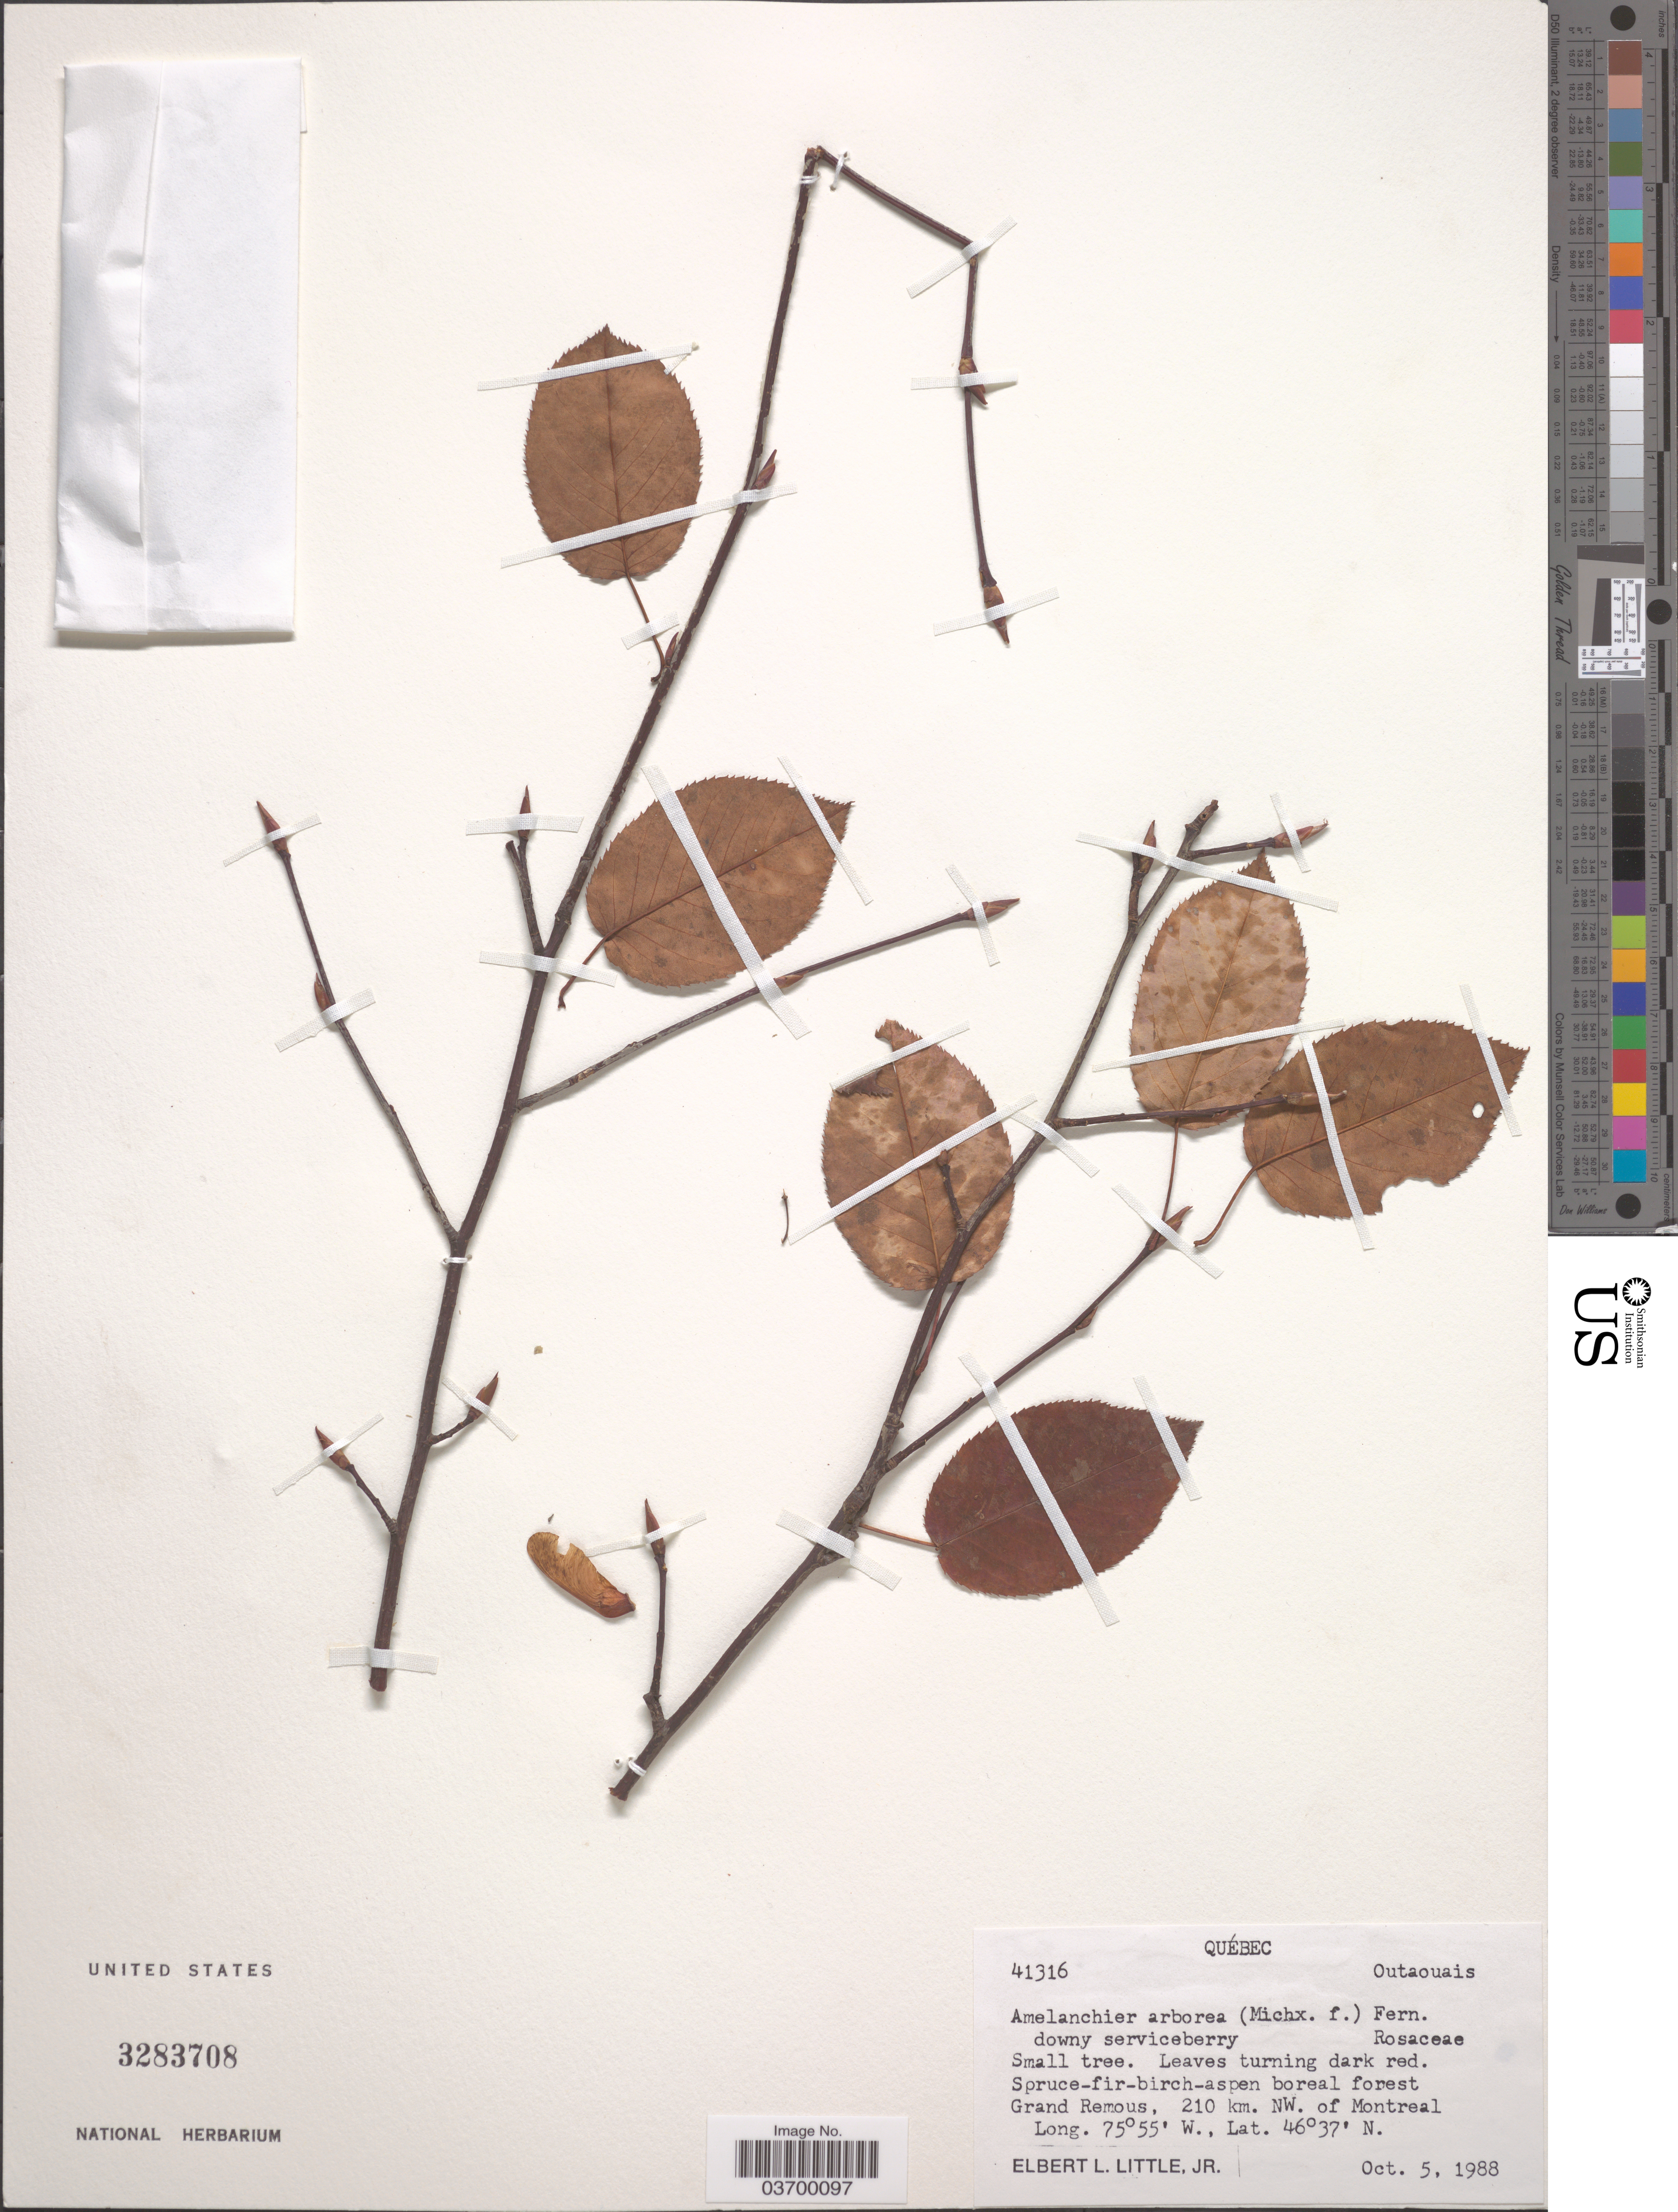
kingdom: Plantae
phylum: Tracheophyta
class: Magnoliopsida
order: Rosales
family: Rosaceae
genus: Amelanchier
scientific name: Amelanchier arborea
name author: (F. Michx.) Fernald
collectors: E. L. Little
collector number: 41316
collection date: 1988-10-05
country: Canada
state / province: Quebec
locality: Grand Remous, 210 km. NW. of Montreal.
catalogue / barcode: US 3283708